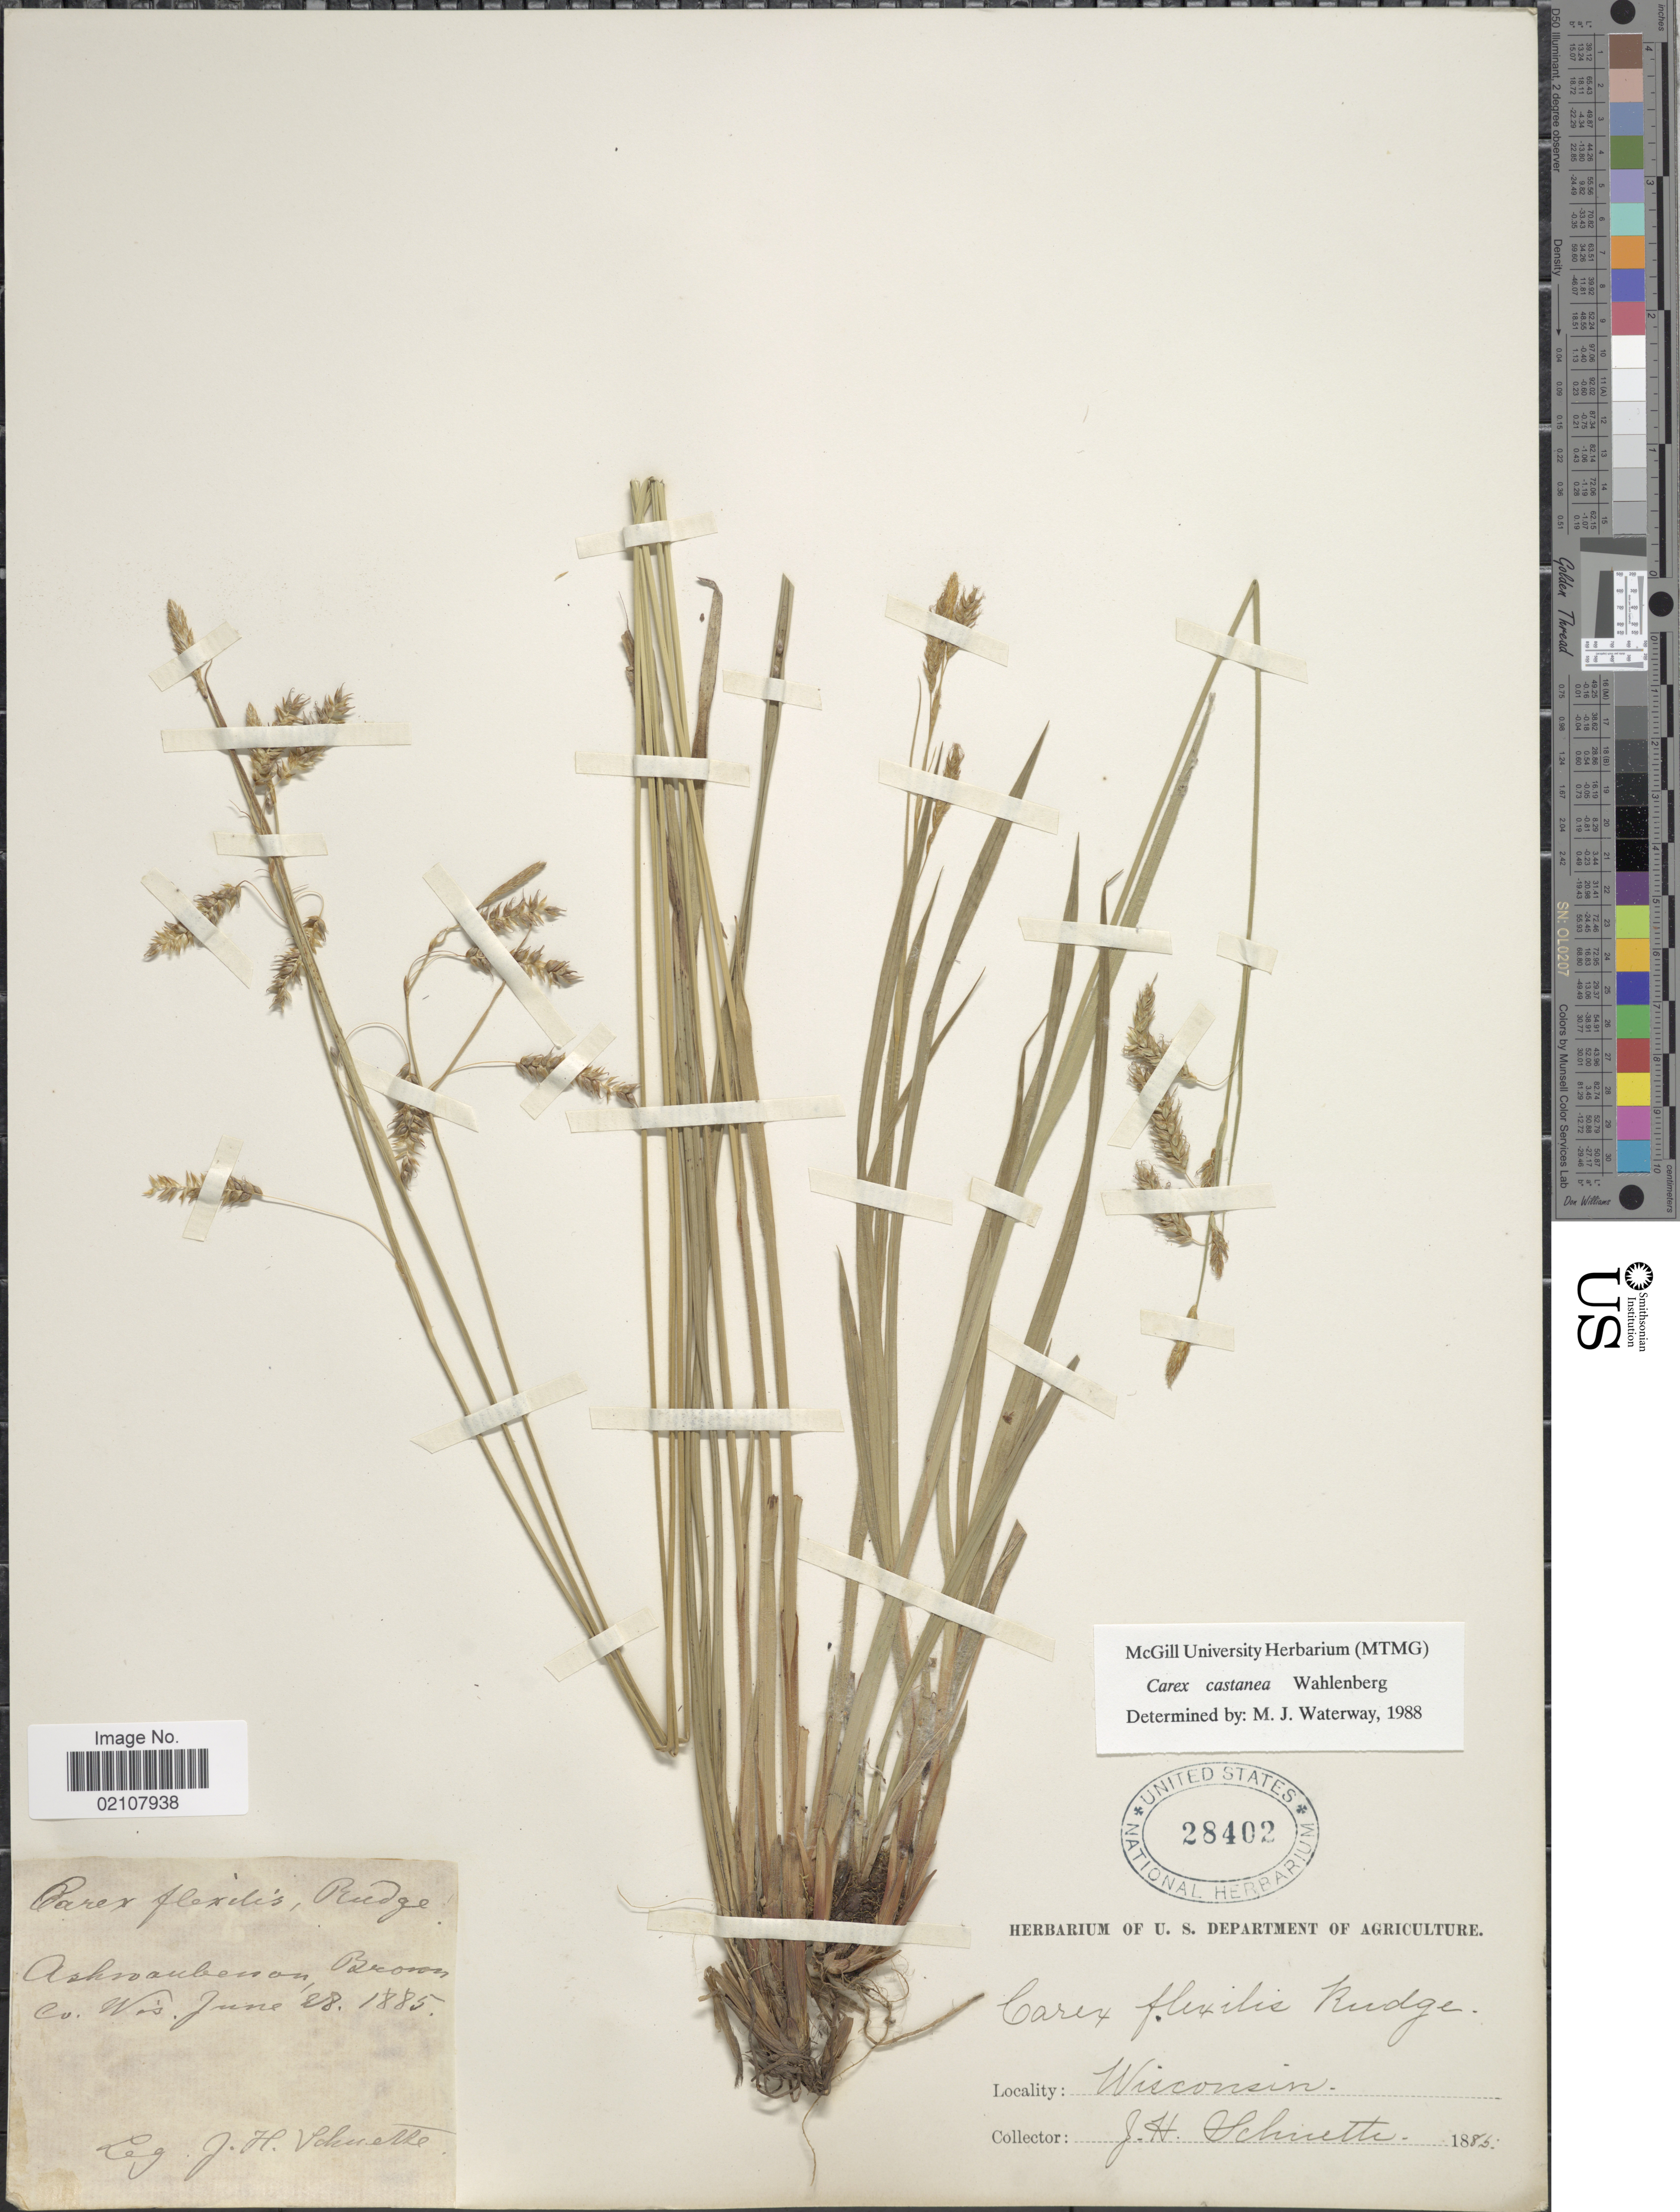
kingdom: Plantae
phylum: Tracheophyta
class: Liliopsida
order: Poales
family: Cyperaceae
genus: Carex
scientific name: Carex castanea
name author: Wahlenb.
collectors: J. H. Schuette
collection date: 1885-06-28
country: United States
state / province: Wisconsin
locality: Ashwaubenon, Brown Co.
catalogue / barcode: US 28402